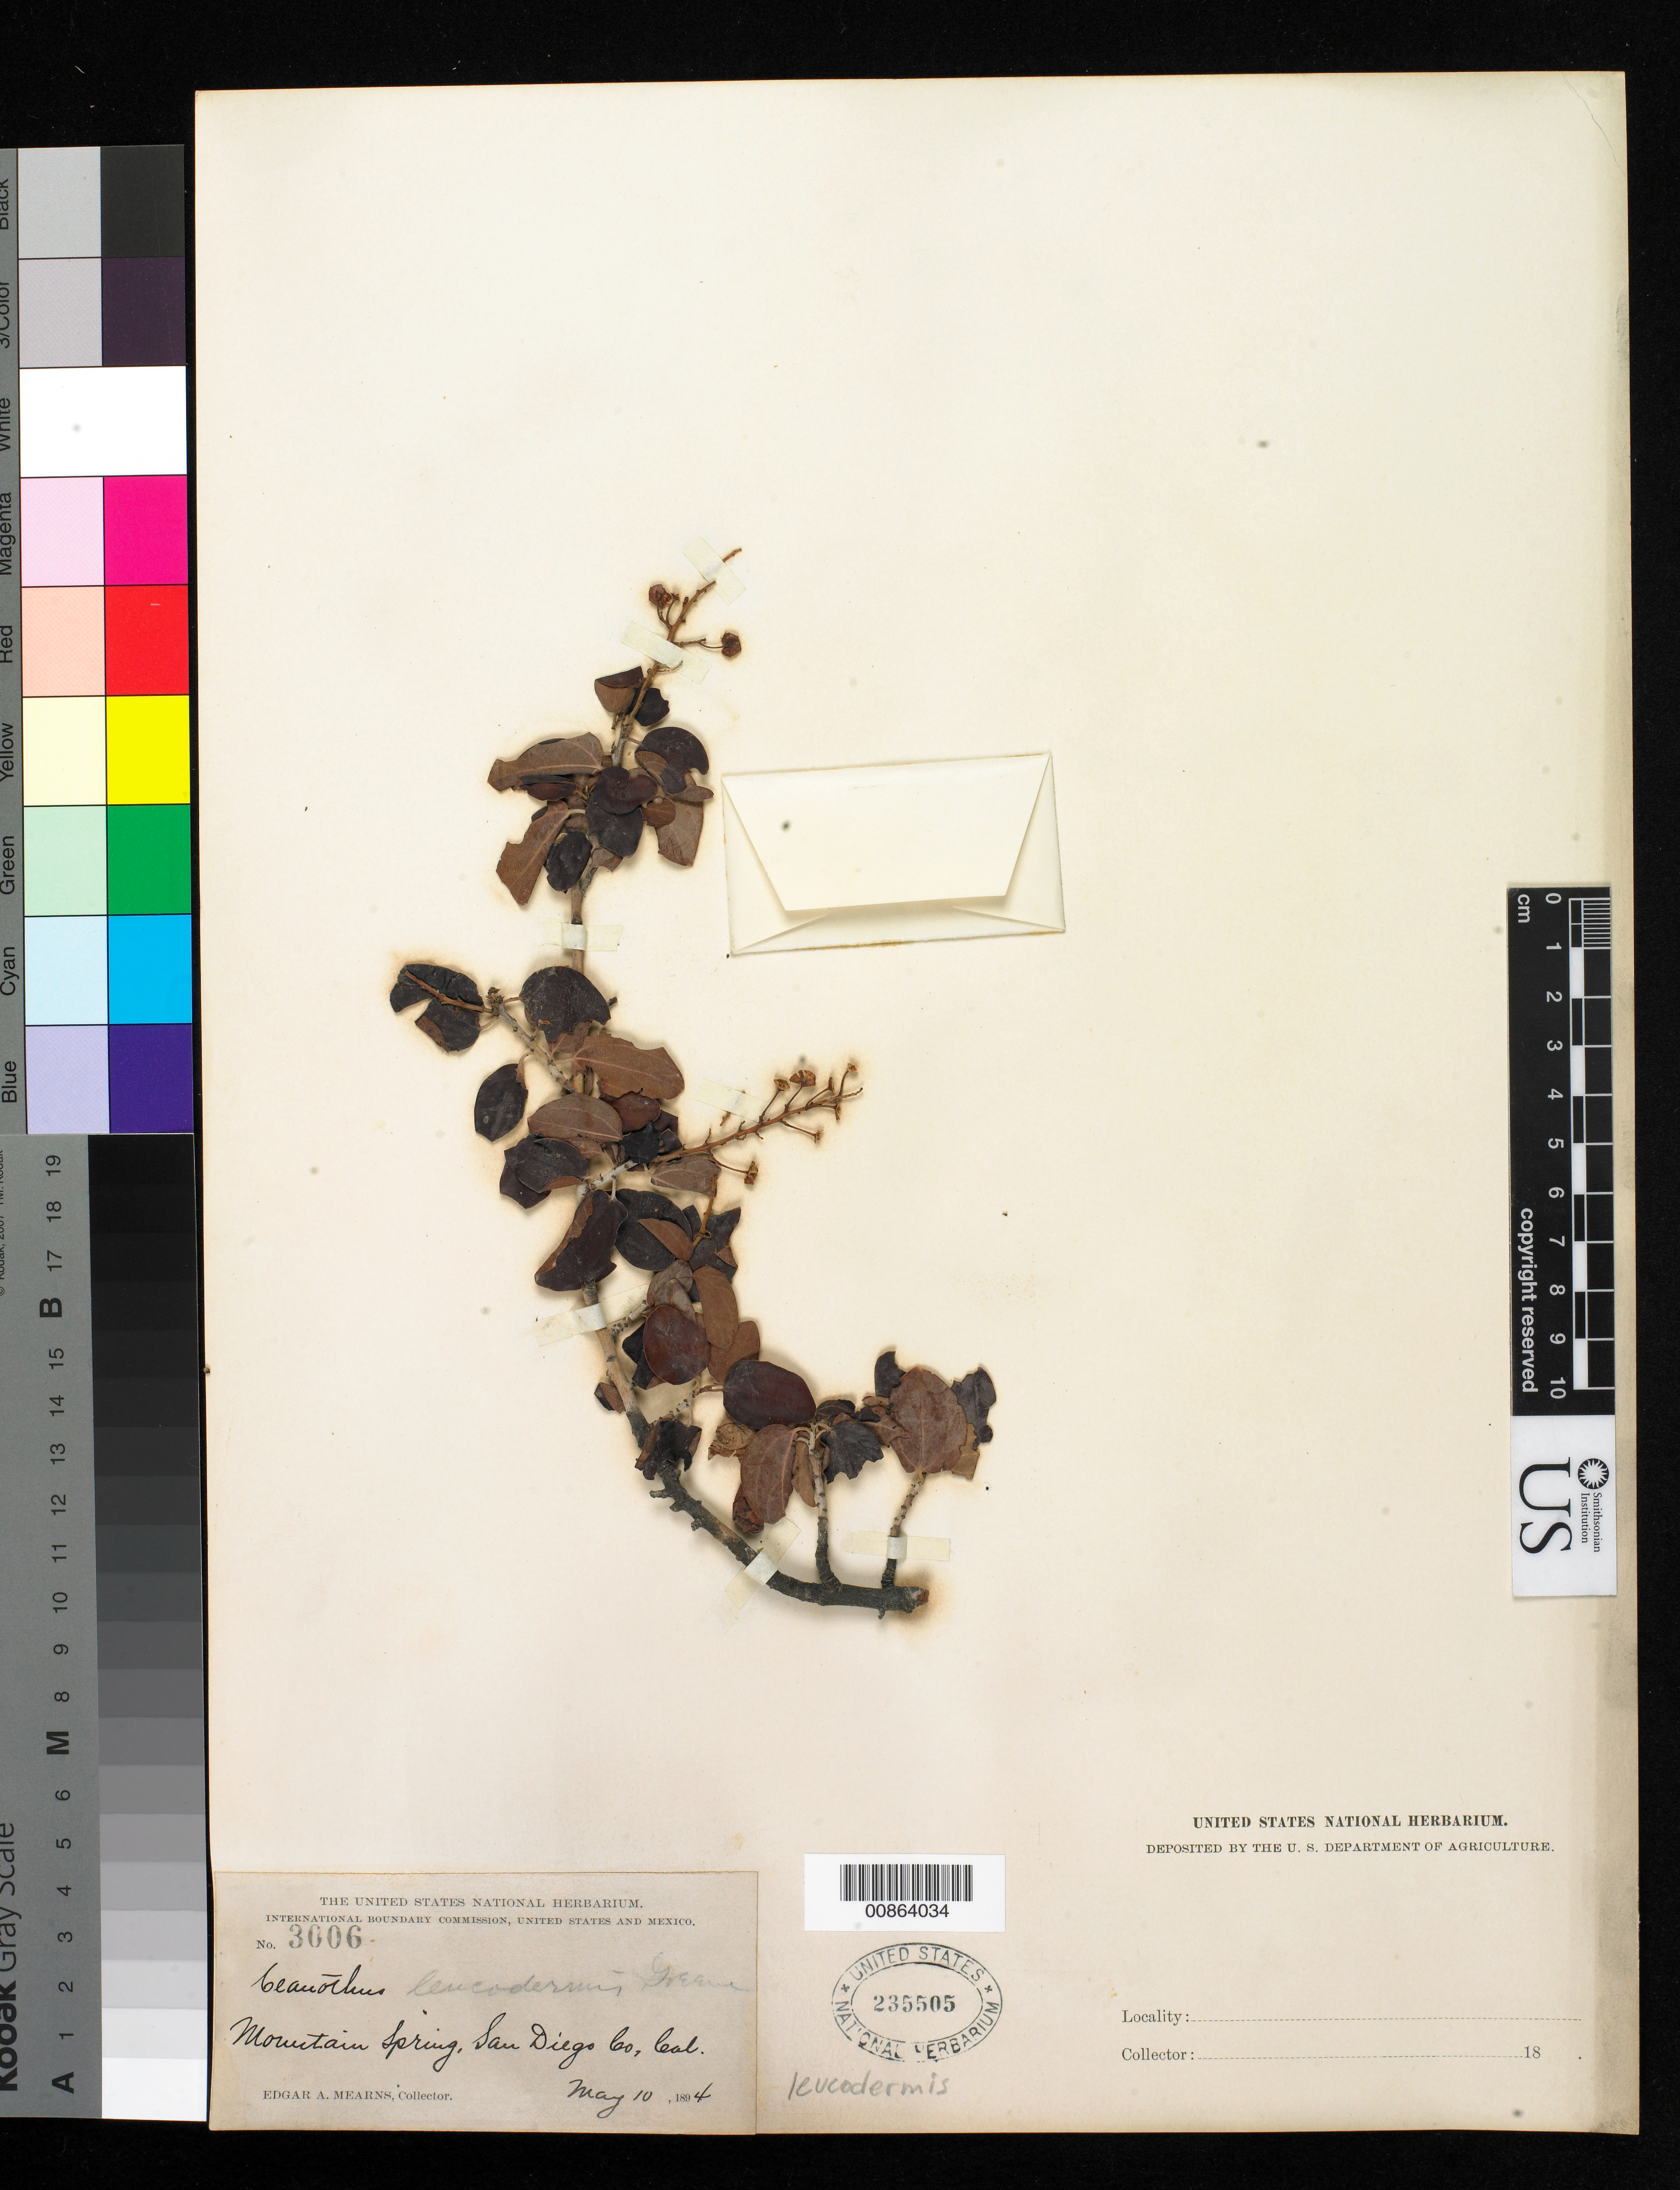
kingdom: Plantae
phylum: Tracheophyta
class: Magnoliopsida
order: Rosales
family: Rhamnaceae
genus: Ceanothus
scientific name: Ceanothus leucodermis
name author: Greene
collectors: E. A. Mearns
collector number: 3006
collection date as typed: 10 May 1894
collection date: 1894-05-10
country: United States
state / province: California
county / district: San Diego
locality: Mountain Spring, San Diego County, California.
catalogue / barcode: US 235505